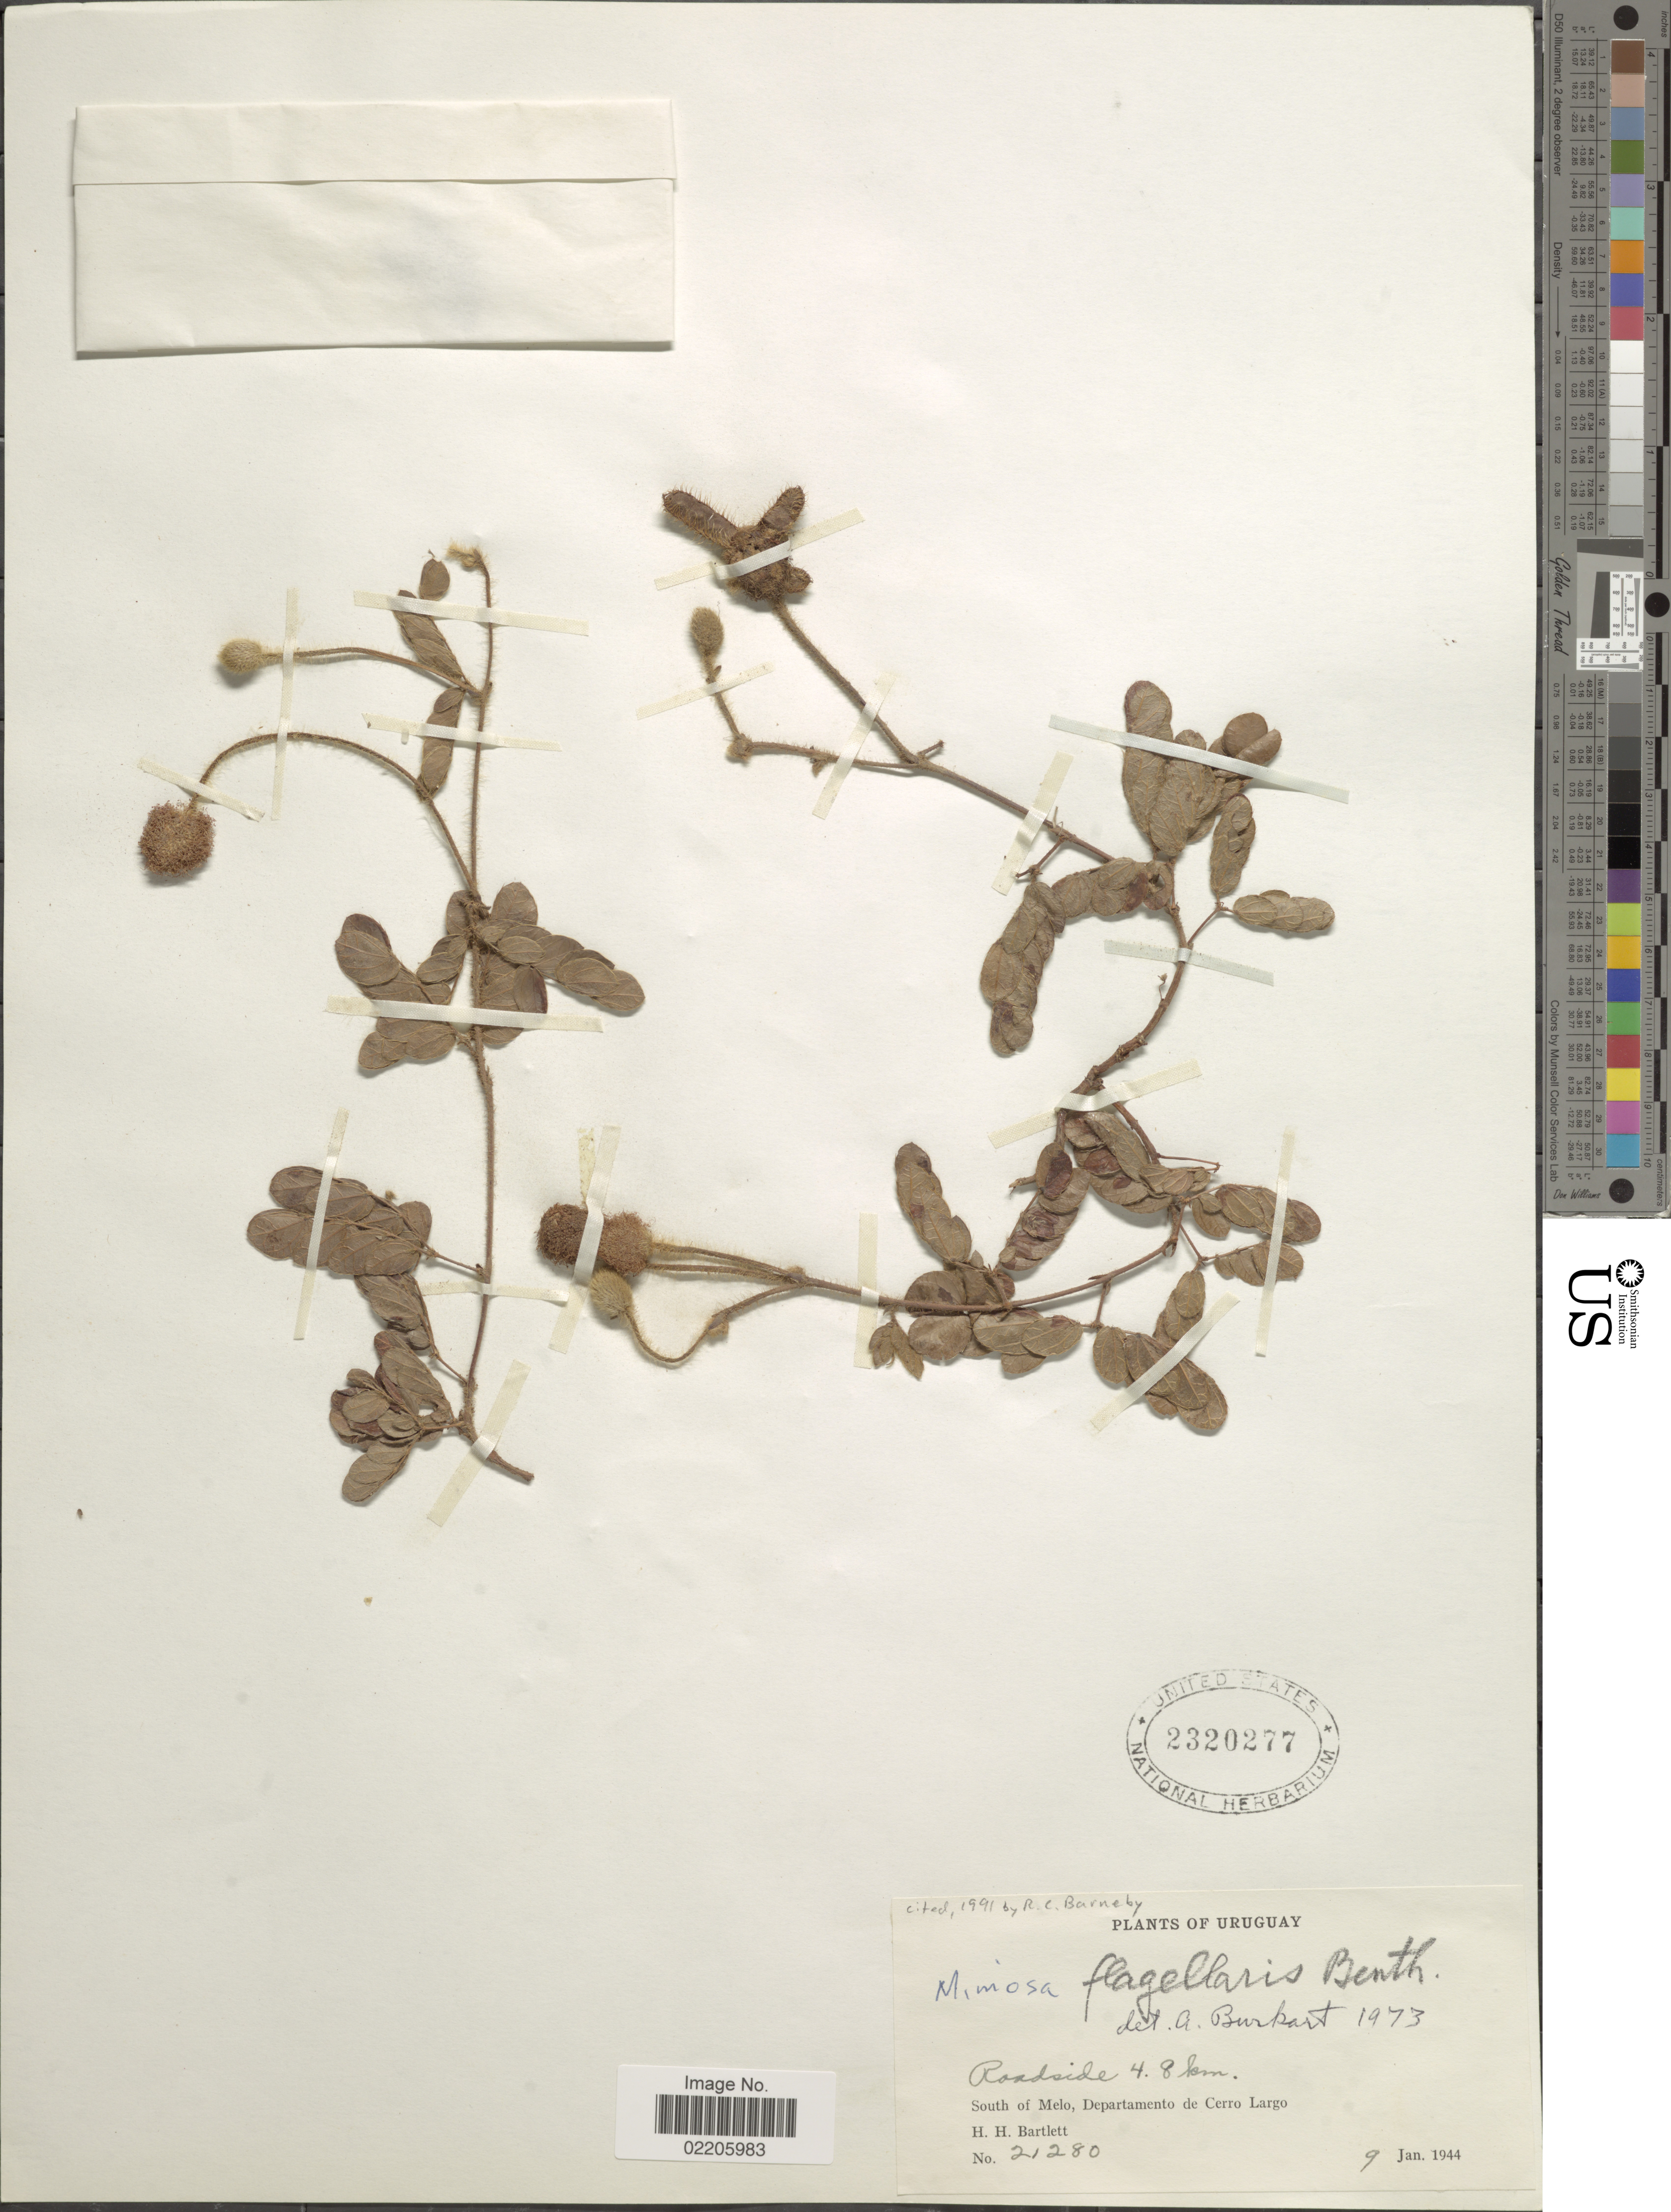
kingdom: Plantae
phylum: Tracheophyta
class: Magnoliopsida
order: Fabales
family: Fabaceae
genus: Mimosa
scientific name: Mimosa flagellaris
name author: Benth.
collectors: H. H. Bartlett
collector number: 21280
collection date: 1944-01-09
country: Uruguay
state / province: Cerro Largo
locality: Roadside 4.8 km. south of Melo. Departamento de Cerro Largo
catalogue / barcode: US 2320277